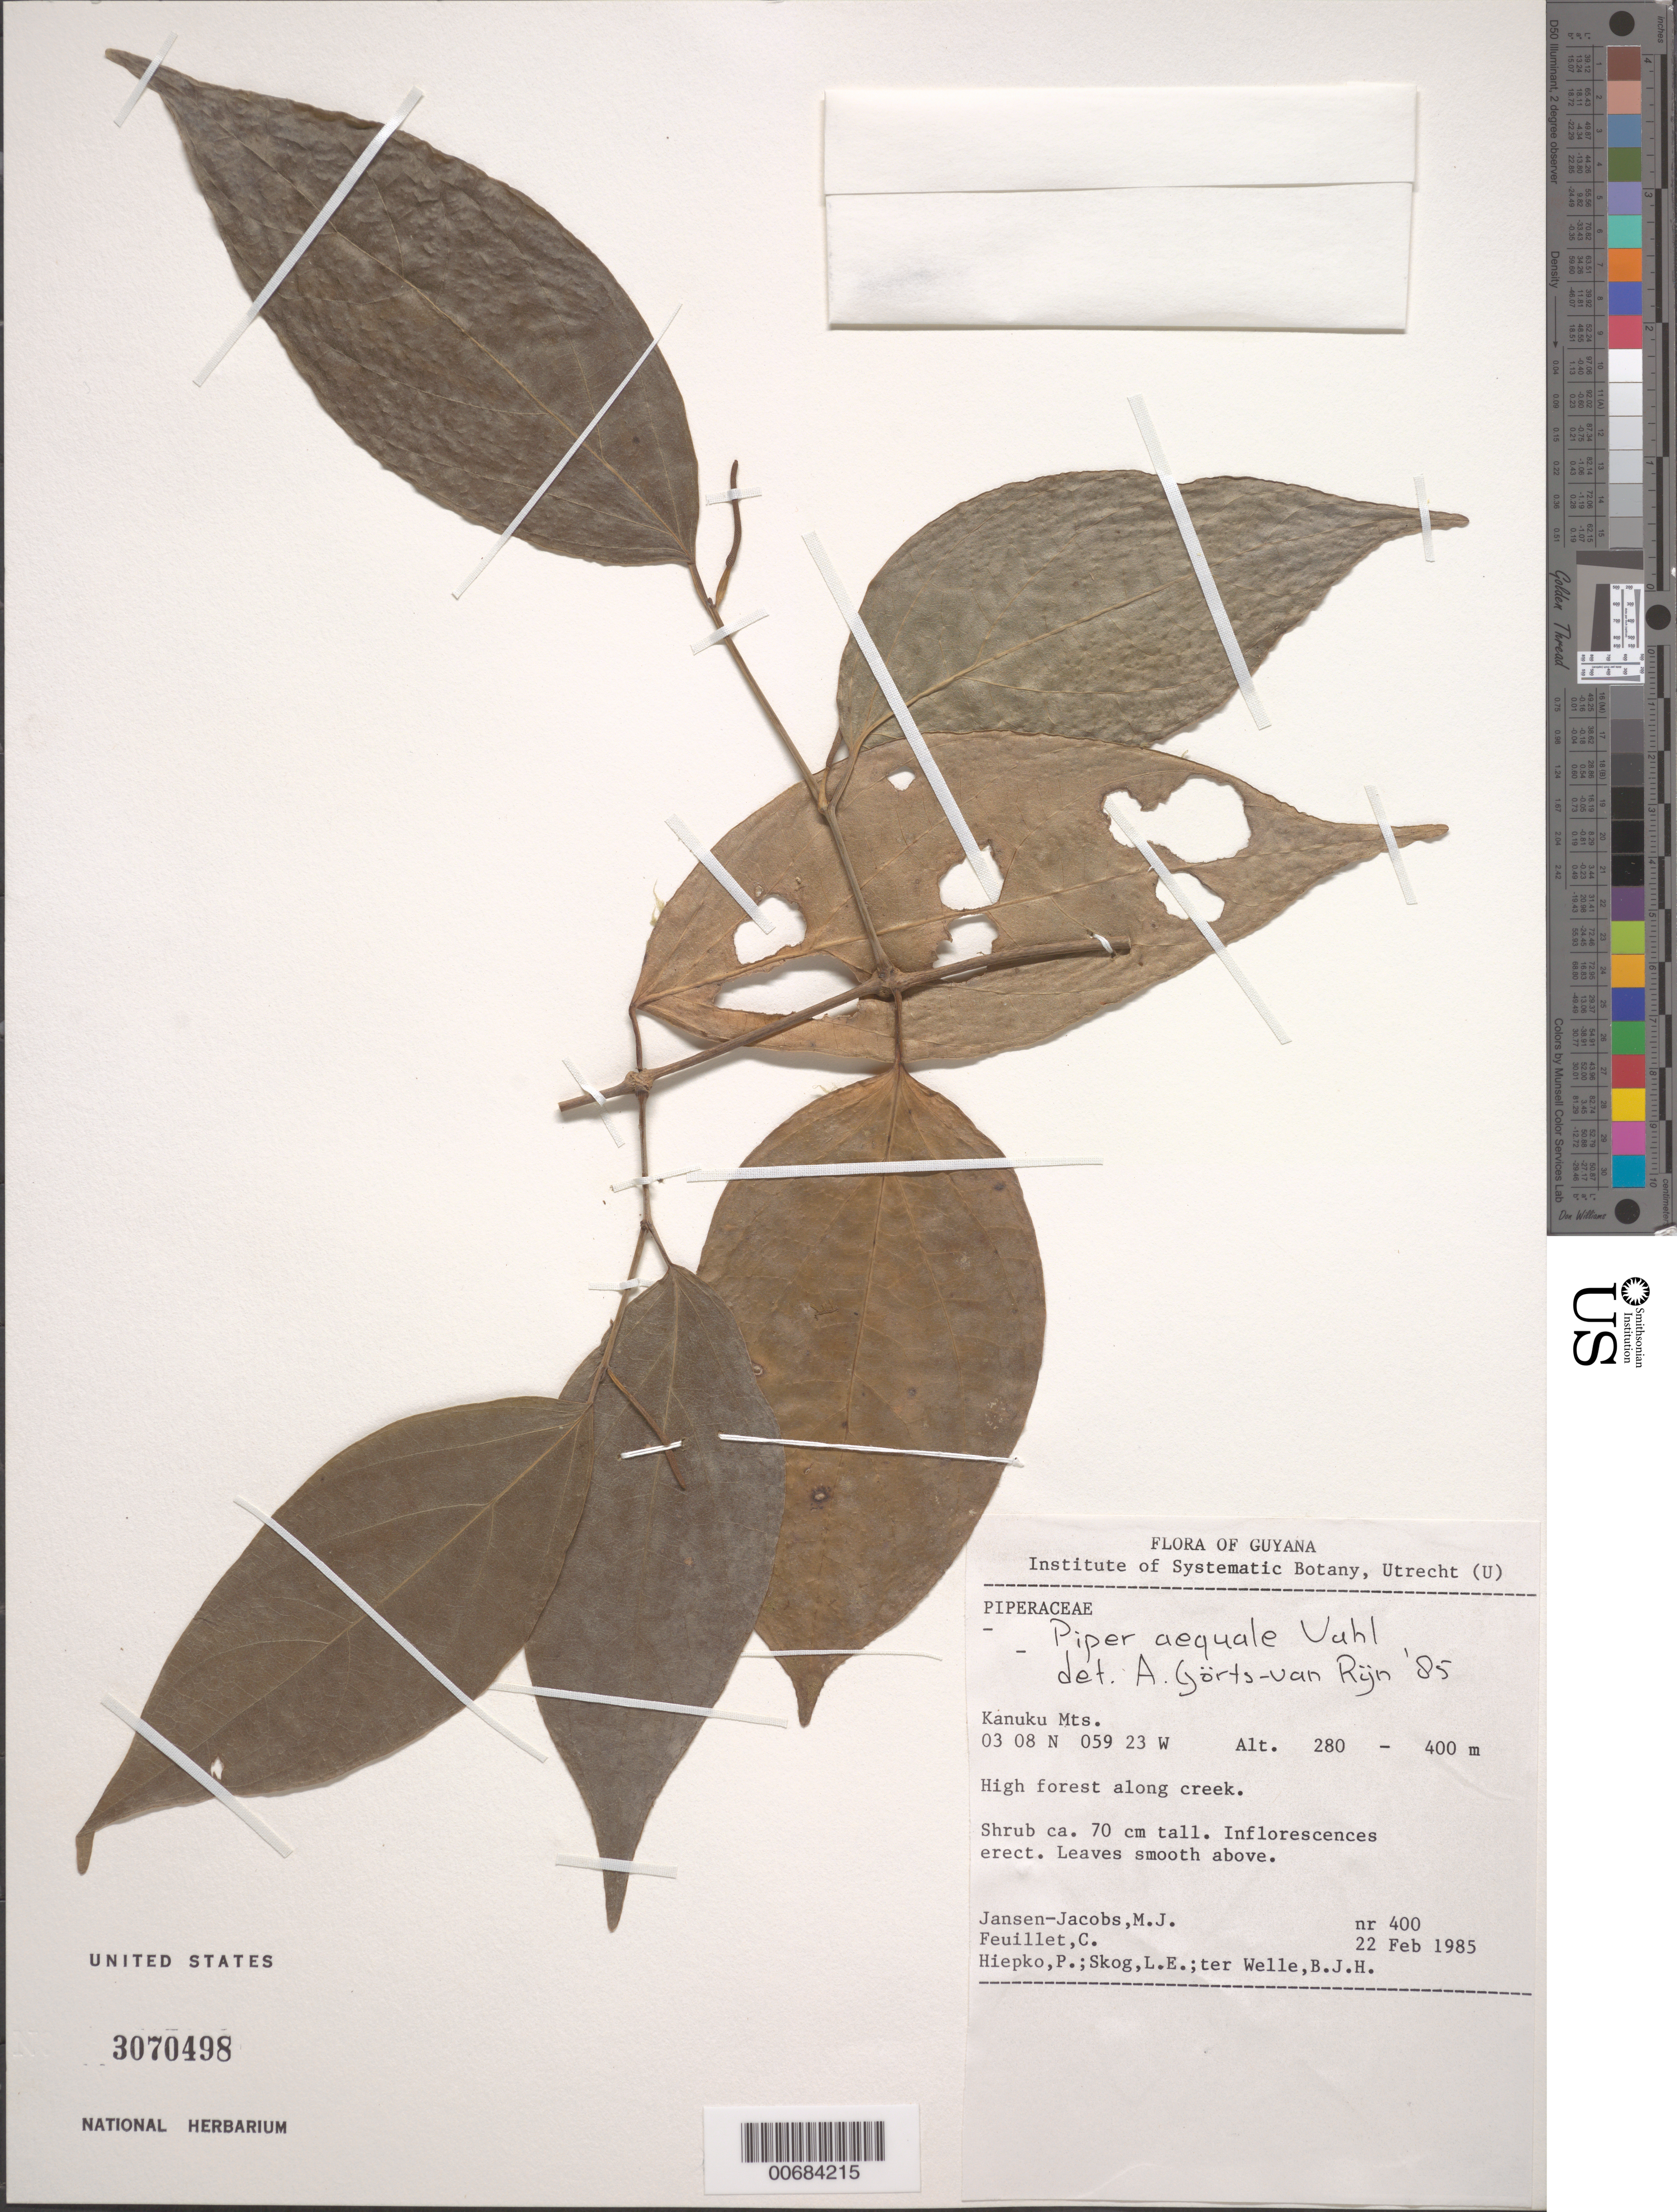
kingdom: Plantae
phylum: Tracheophyta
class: Magnoliopsida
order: Piperales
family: Piperaceae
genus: Piper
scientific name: Piper aequale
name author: Vahl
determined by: Görts-van Rijn, A. R. A.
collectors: M. J. Jansen-Jacobs, C. Feuillet, P. H. Hiepko, L. E. Skog & B. Welle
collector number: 400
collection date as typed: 22-Feb-85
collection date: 1985-02-22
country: Guyana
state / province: U. Takutu-U. Essequibo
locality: Kanuku Mts.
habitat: High forest along creek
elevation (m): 280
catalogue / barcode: US 3070498